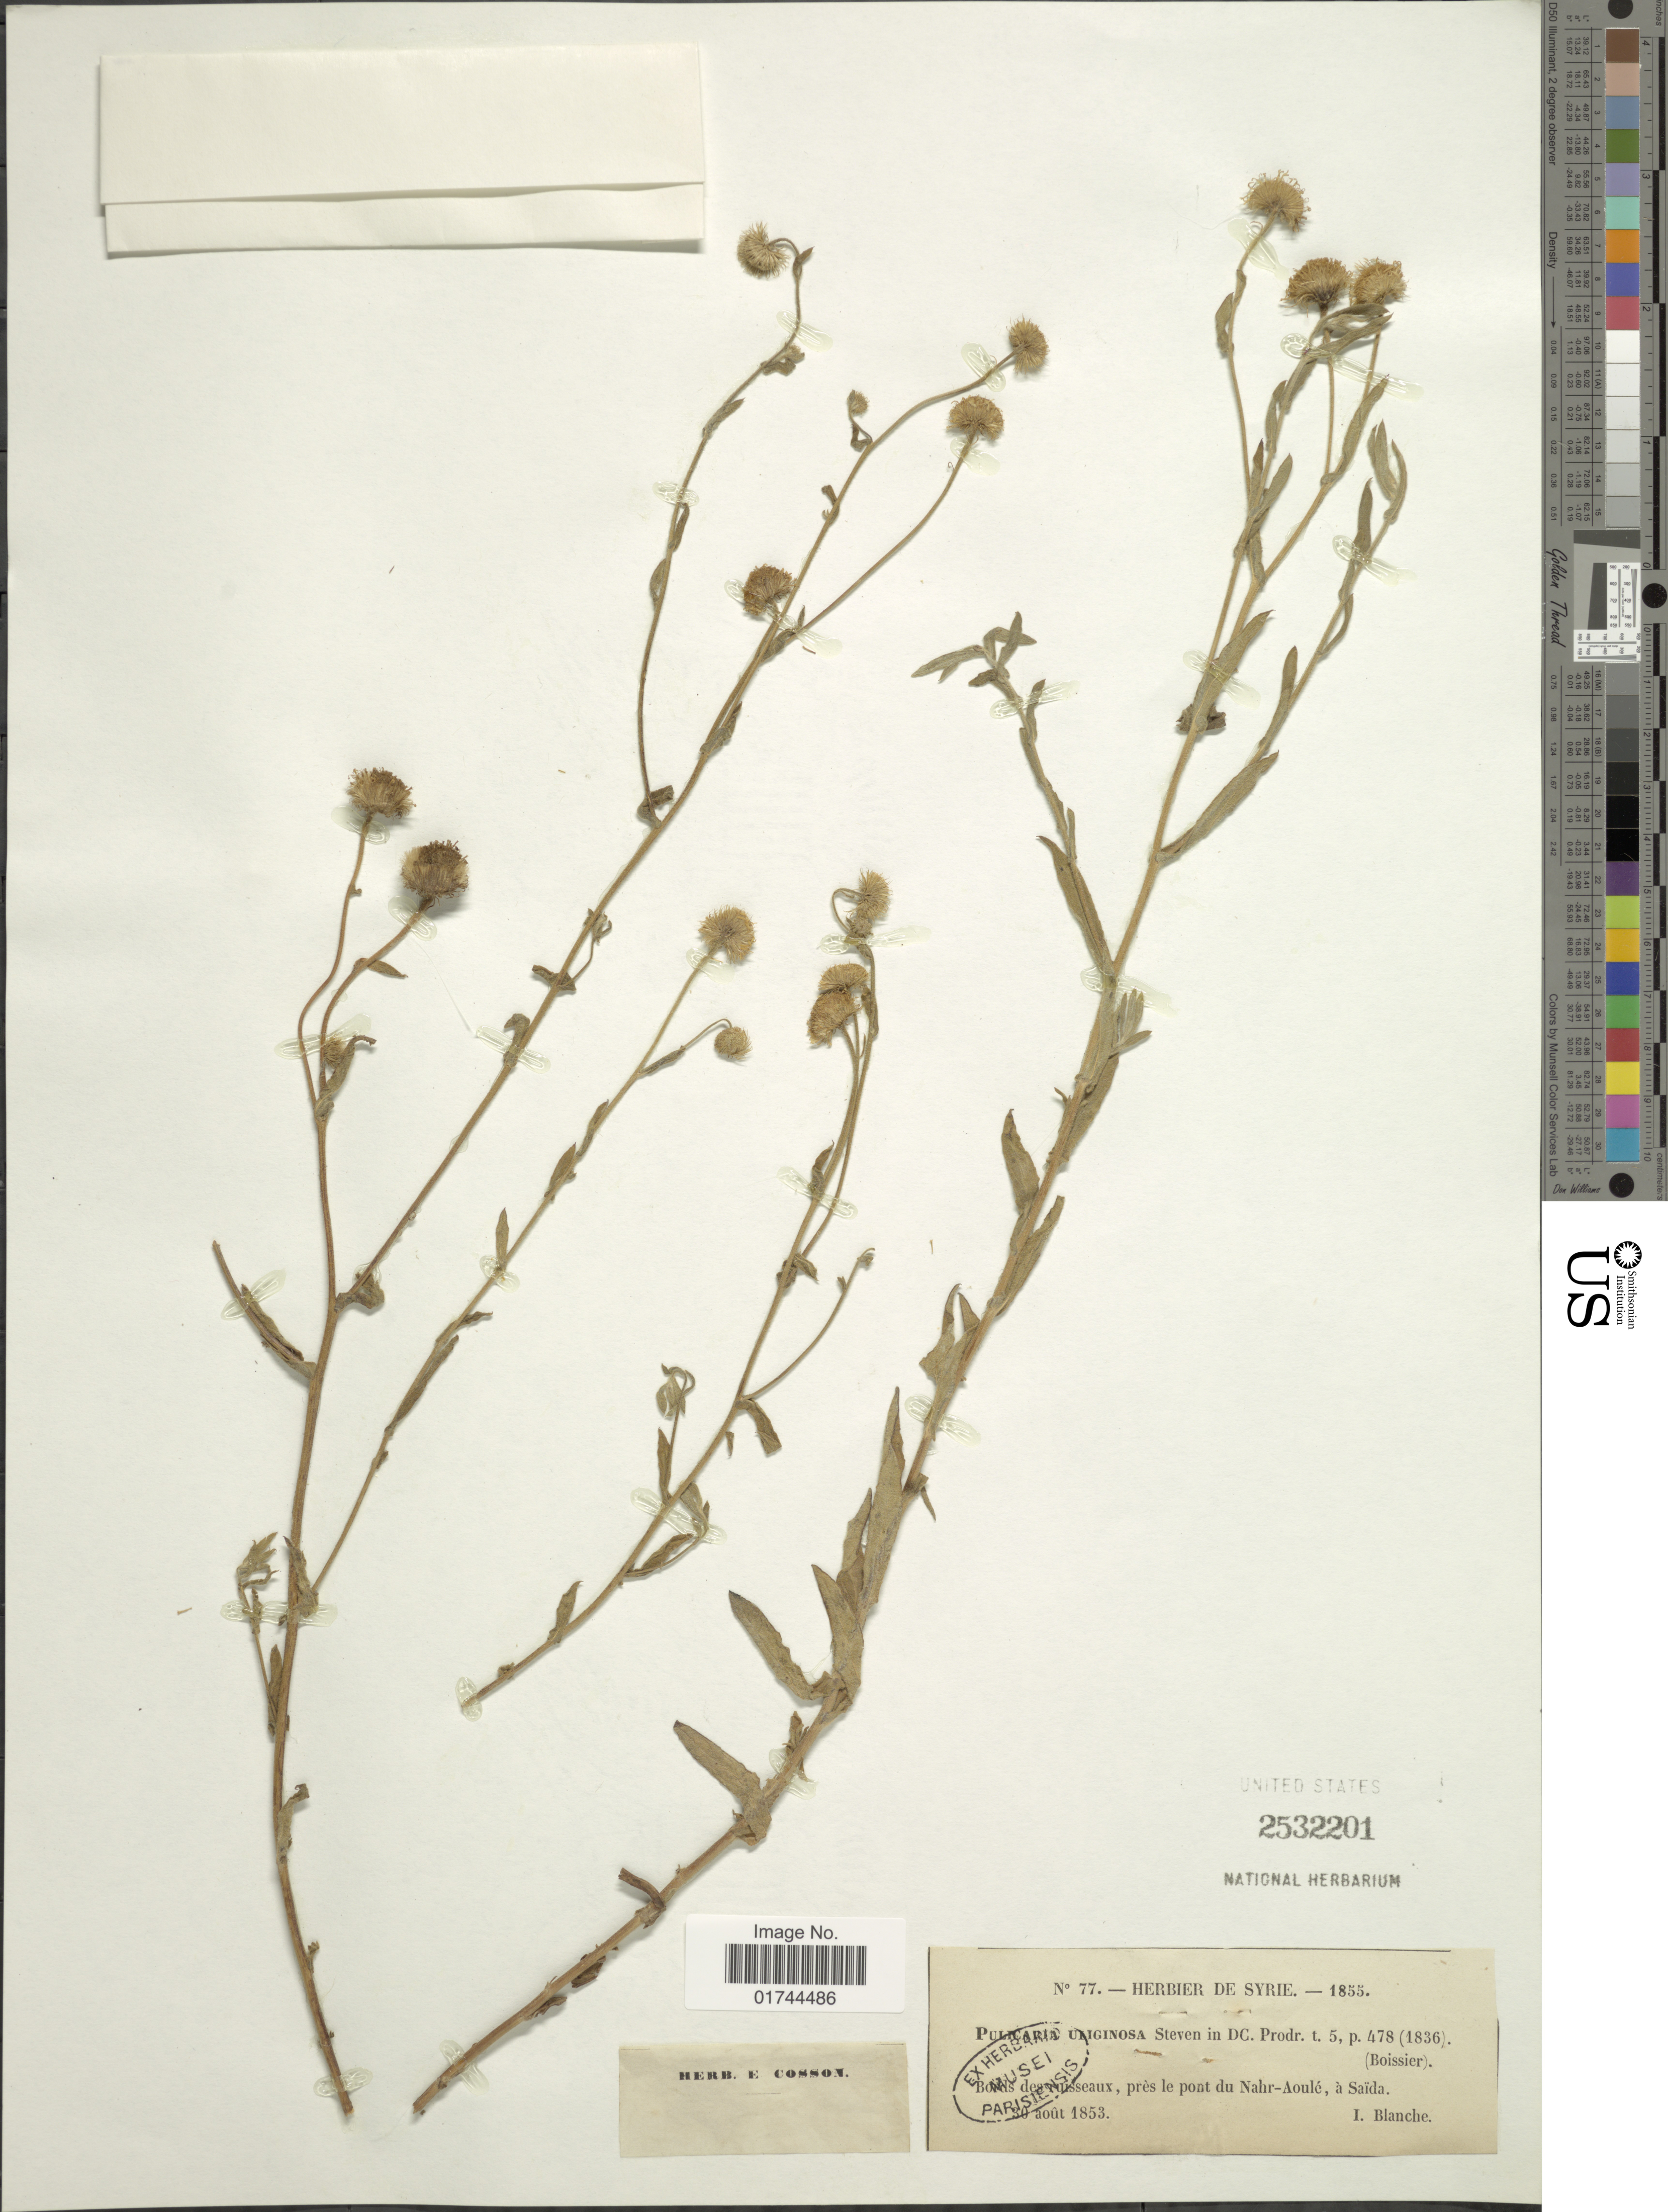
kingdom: Plantae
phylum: Tracheophyta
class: Magnoliopsida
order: Asterales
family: Asteraceae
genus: Pulicaria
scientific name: Pulicaria uliginosa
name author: Steven ex DC.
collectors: I. Blanche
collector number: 77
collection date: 1853-08-30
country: Syria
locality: Pres le pont du Nahr-Aoule, a Saida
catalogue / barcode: US 2532201